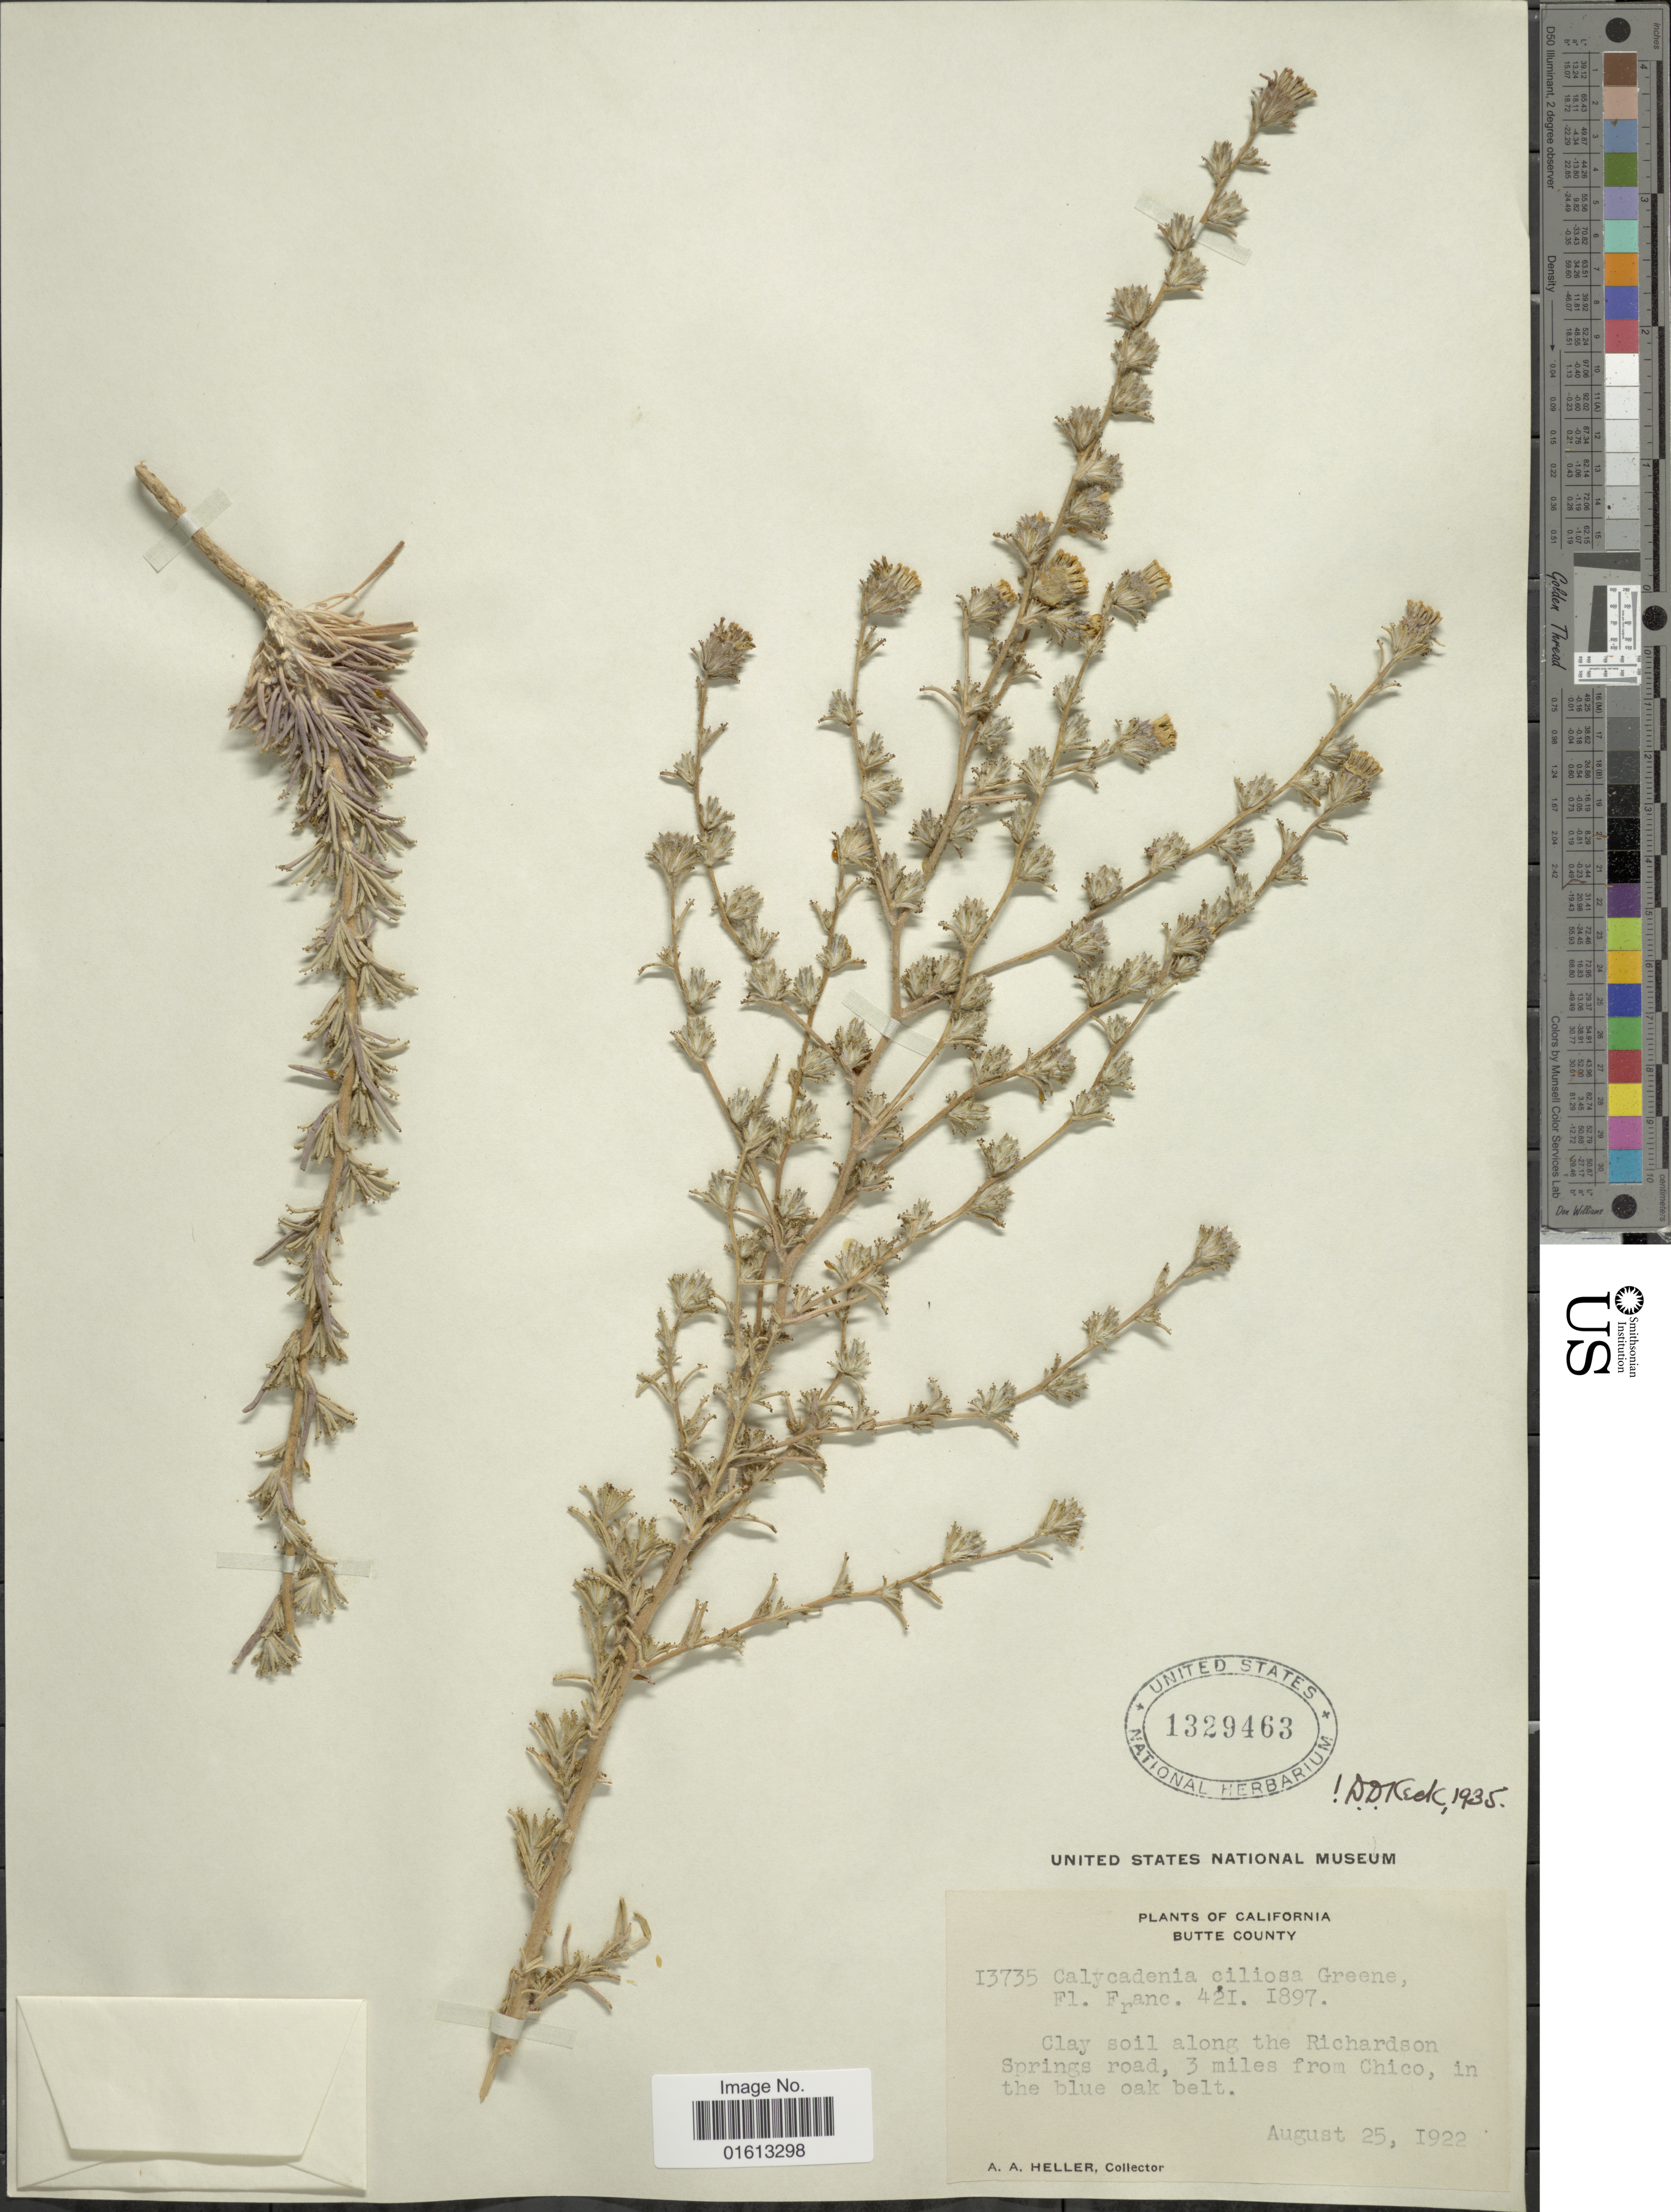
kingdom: Plantae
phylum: Tracheophyta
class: Magnoliopsida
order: Asterales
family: Asteraceae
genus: Calycadenia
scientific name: Calycadenia ciliosa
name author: Greene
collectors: A. A. Heller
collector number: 13735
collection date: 1922-08-25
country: United States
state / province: California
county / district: Butte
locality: Butte County, Clay soil along the Richardson Springs road, 3 miles from Chico, in the blue oak belt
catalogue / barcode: US 1329463